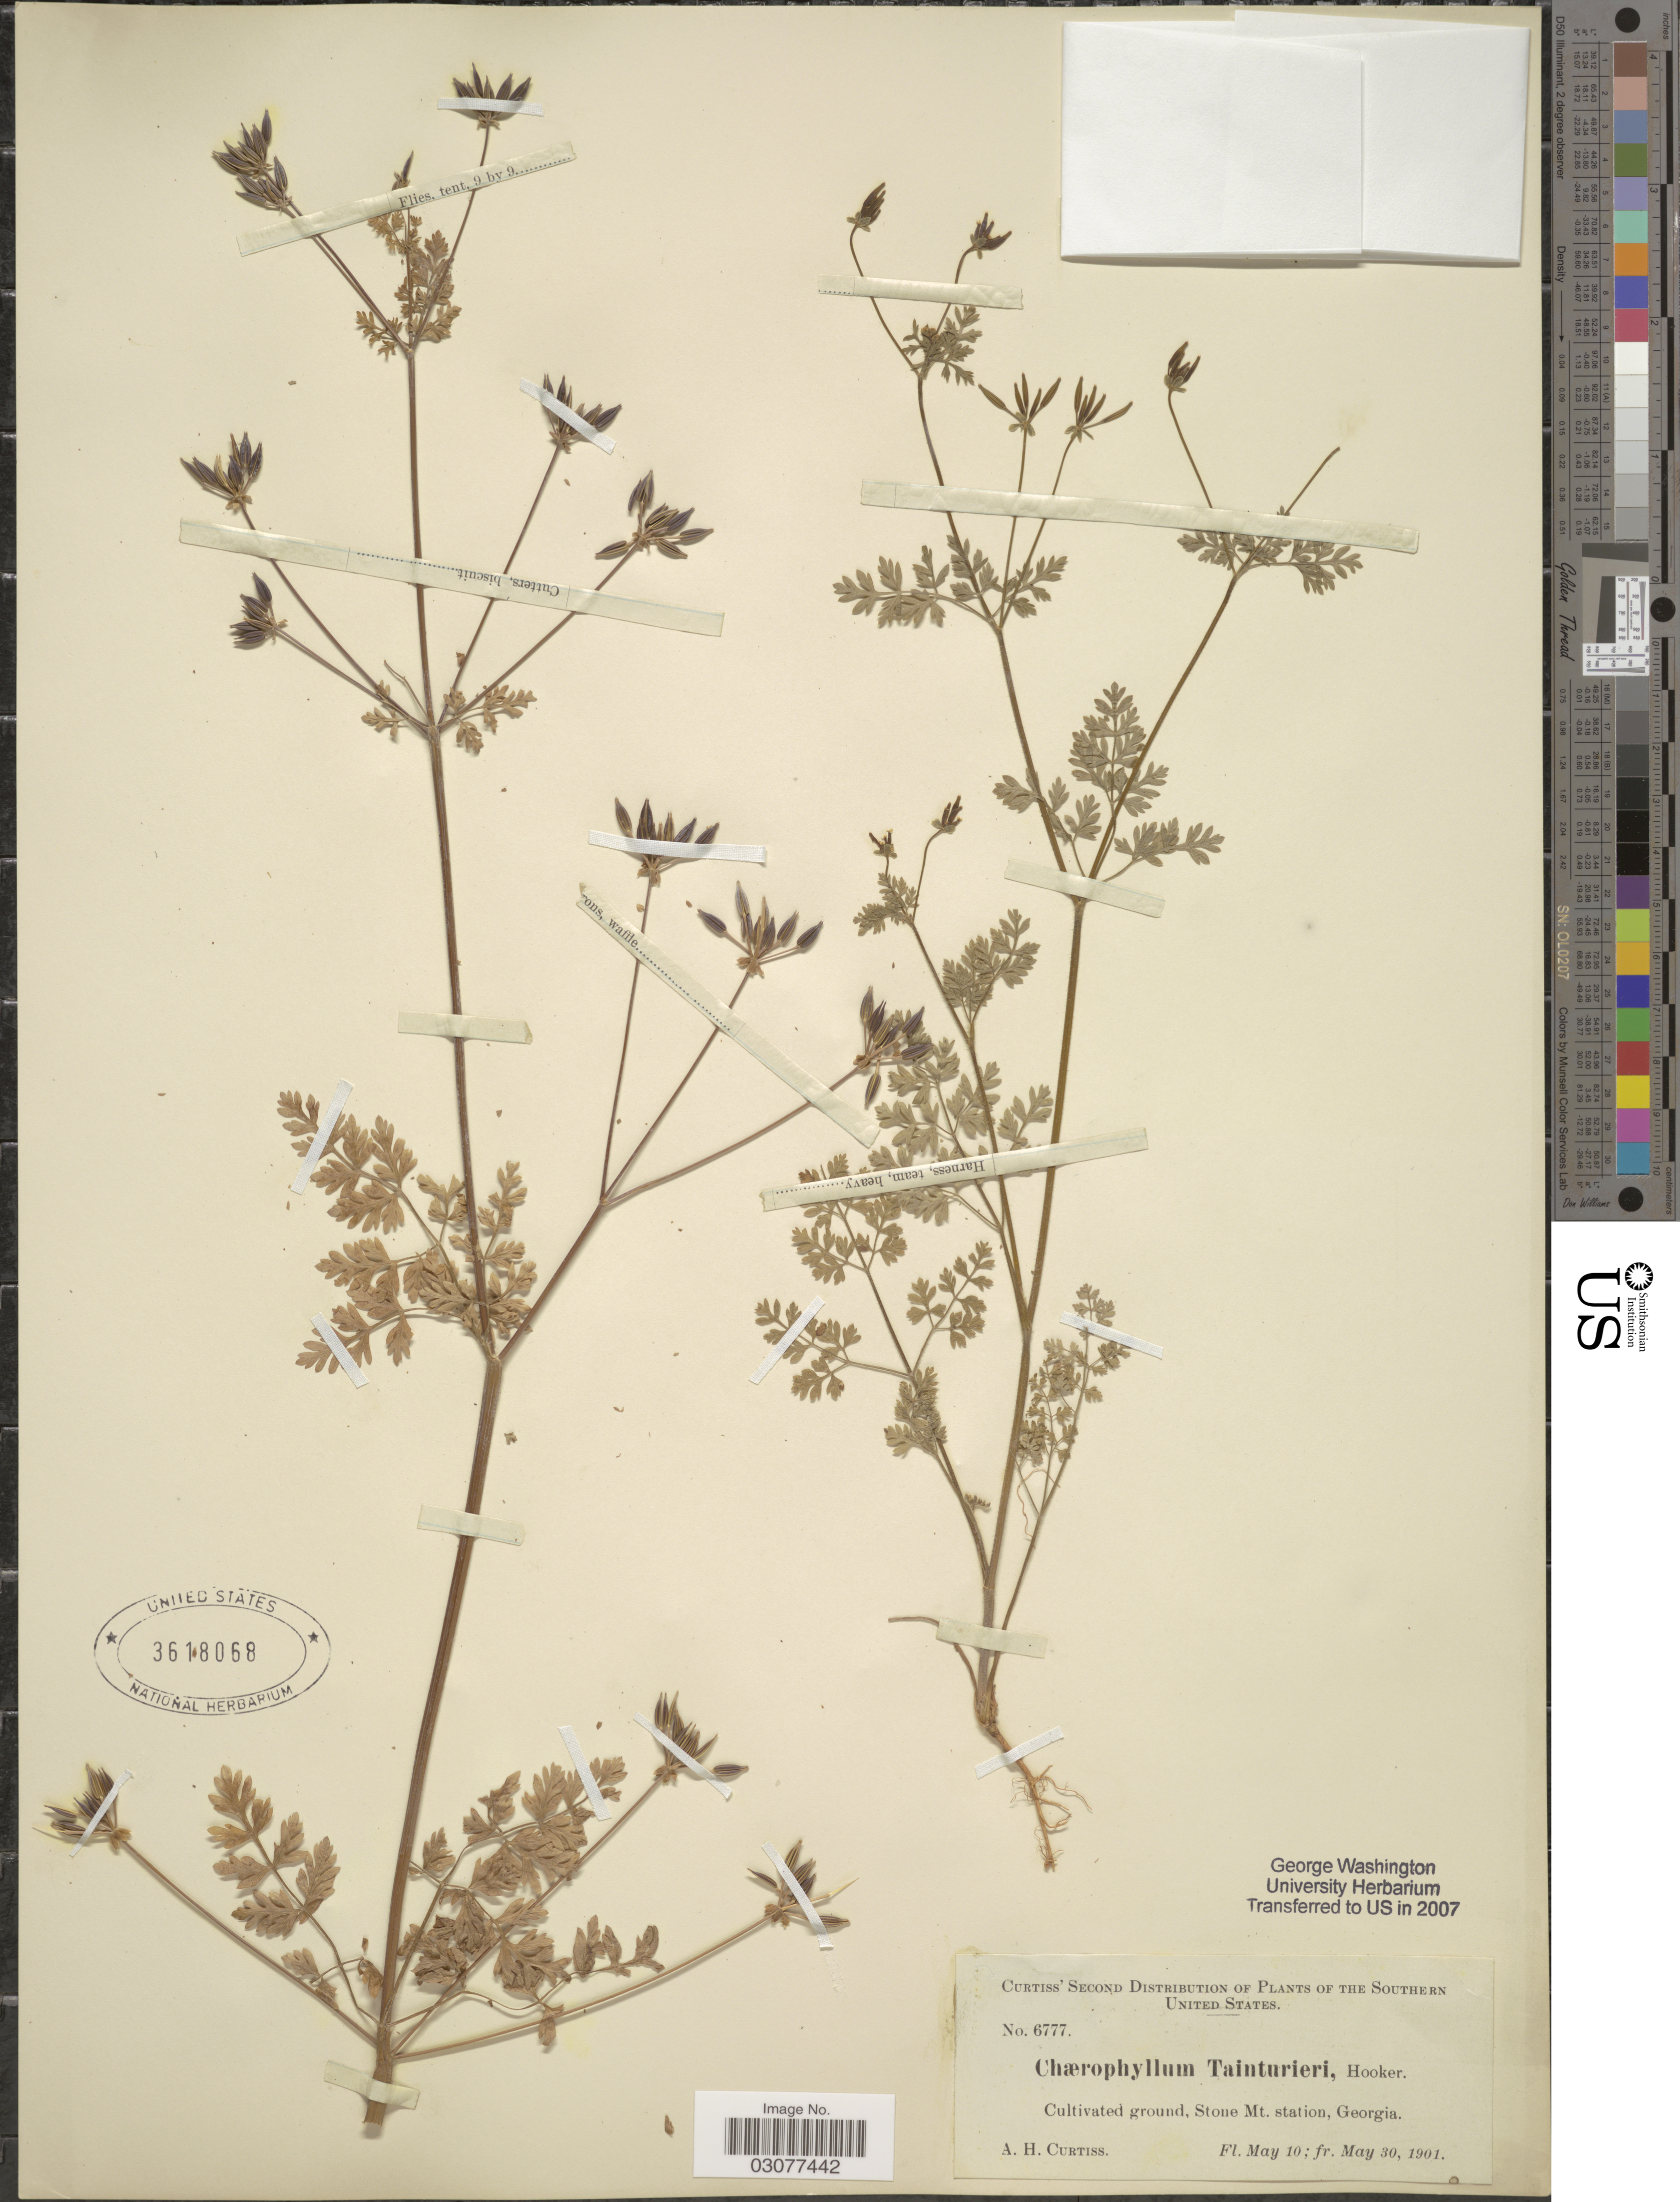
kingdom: Plantae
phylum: Tracheophyta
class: Magnoliopsida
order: Apiales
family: Apiaceae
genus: Chaerophyllum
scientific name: Chaerophyllum tainturieri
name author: Hook.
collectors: A. H. Curtiss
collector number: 6777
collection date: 1901-05-10/1901-05-30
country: United States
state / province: Georgia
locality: Southern United States, Stone Mt. station.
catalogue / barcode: US 3618068